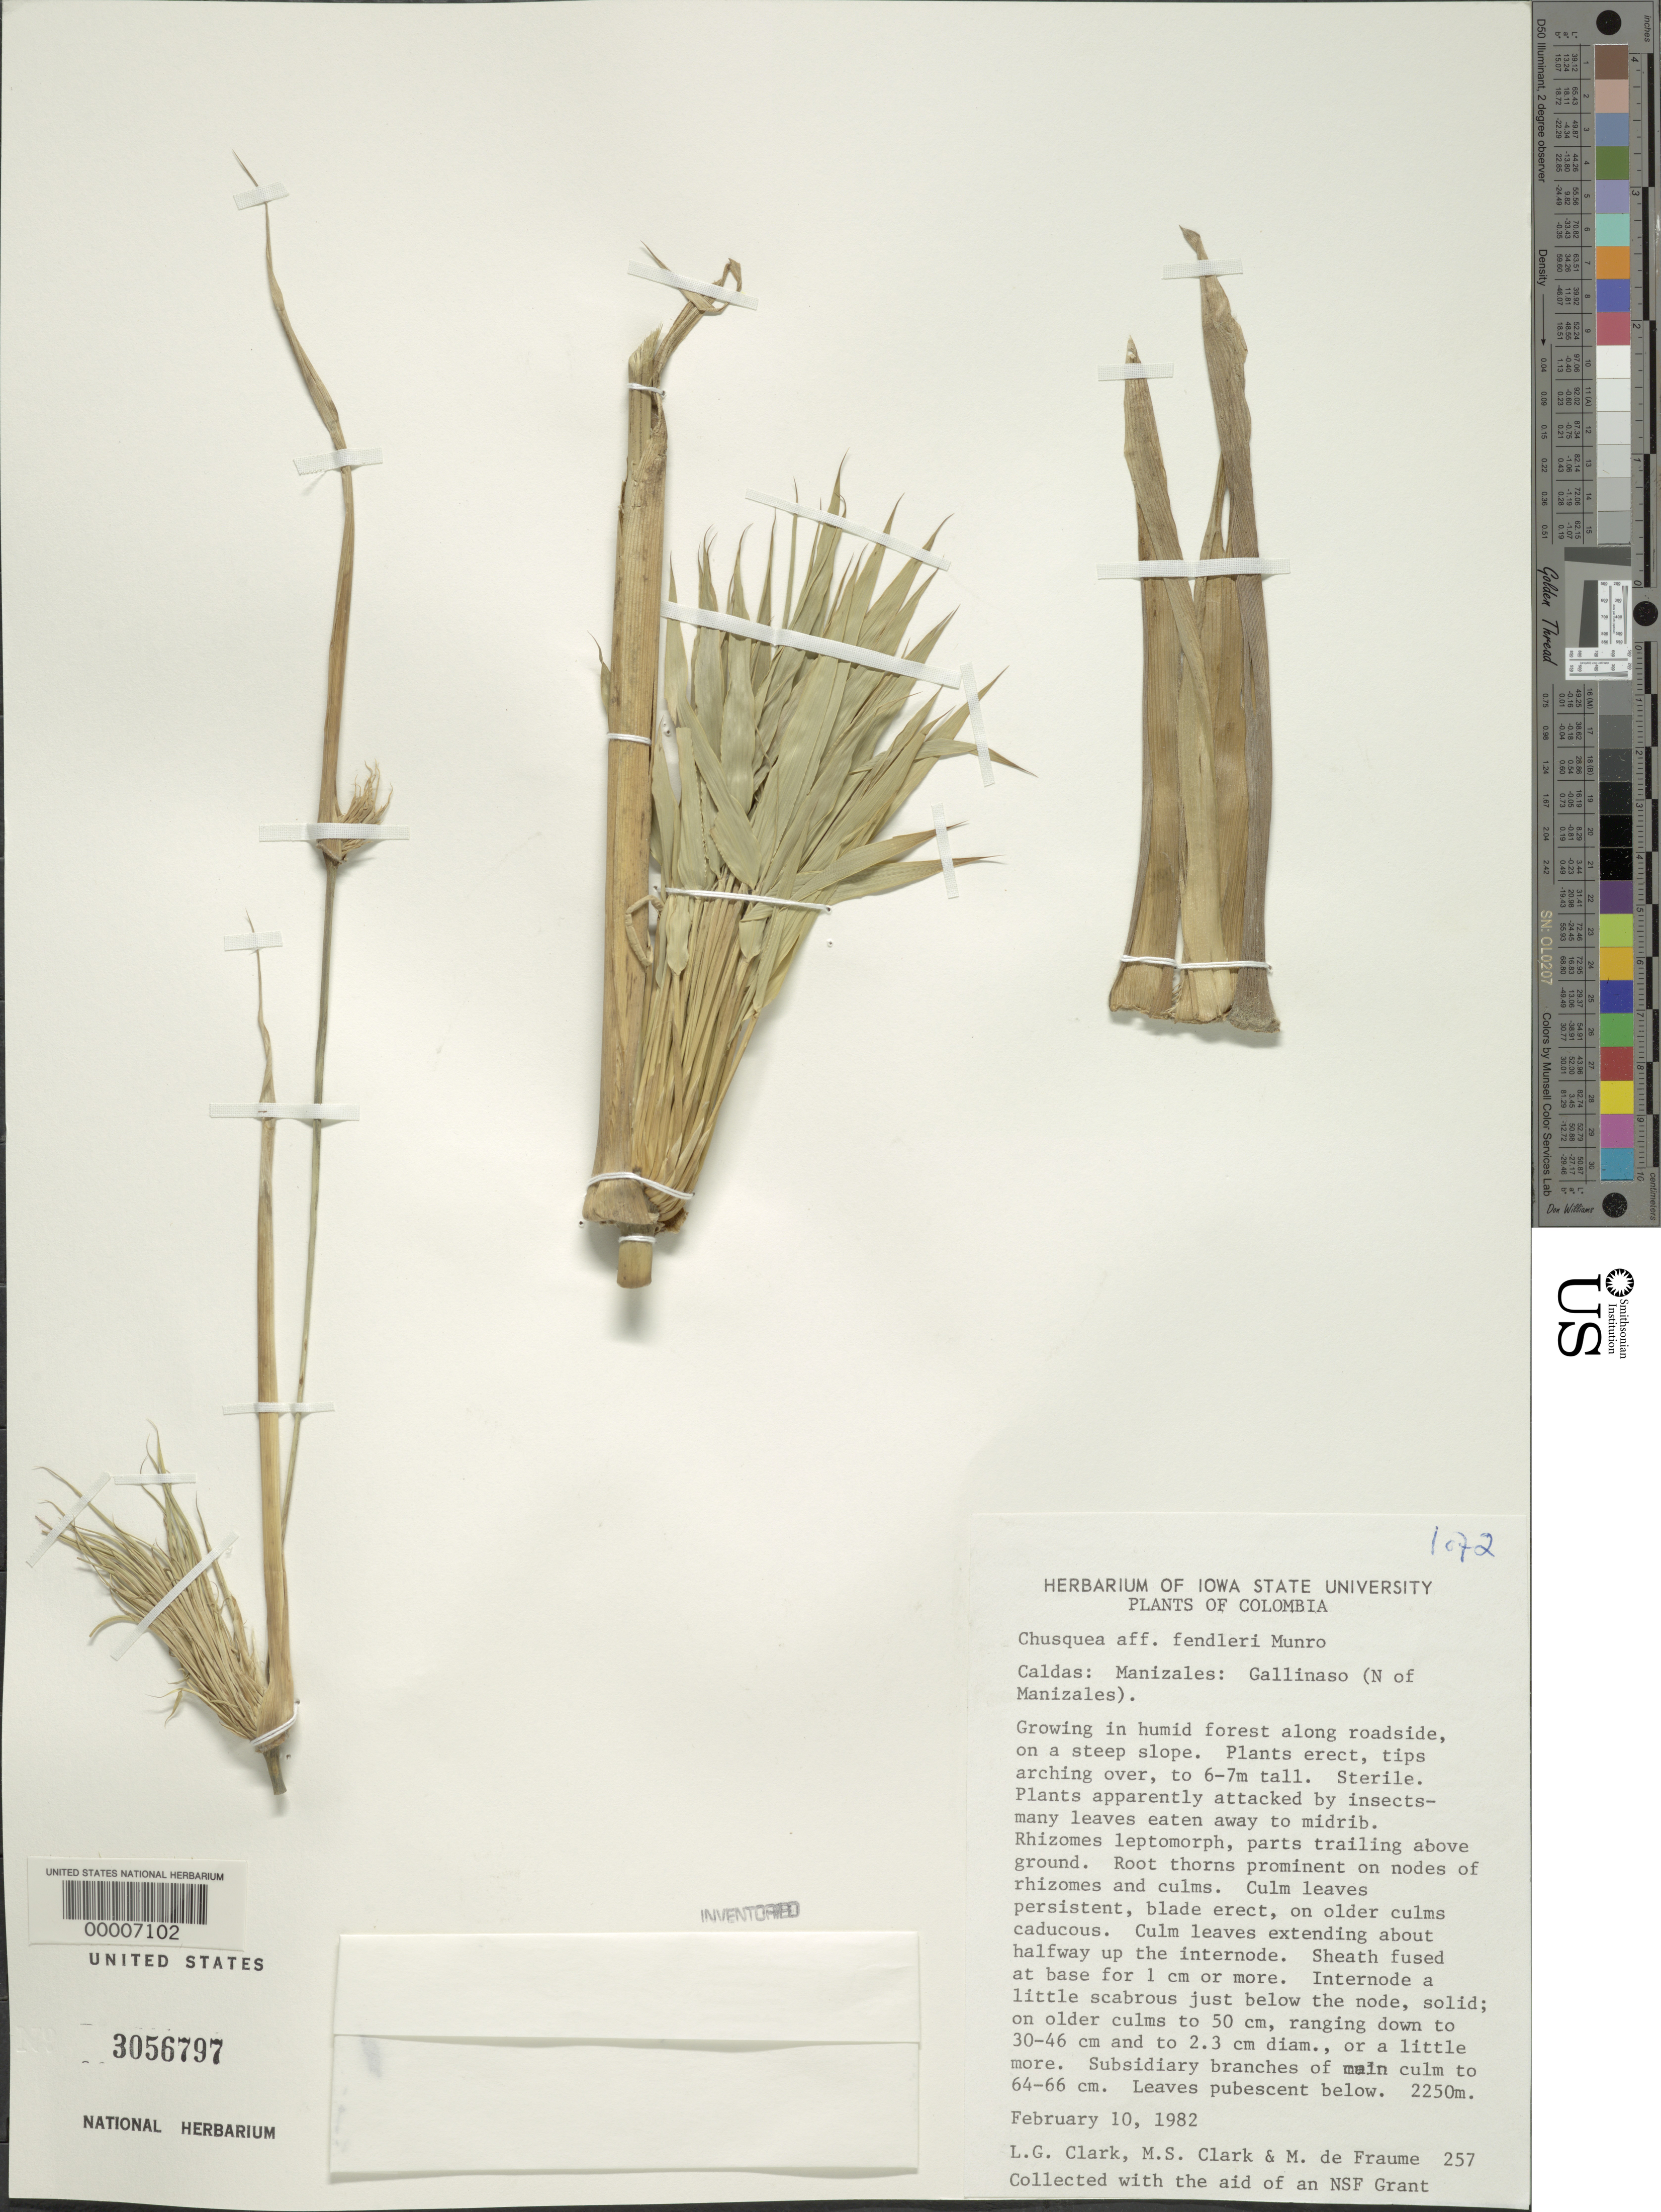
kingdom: Plantae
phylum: Tracheophyta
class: Liliopsida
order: Poales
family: Poaceae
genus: Chusquea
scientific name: Chusquea fendleri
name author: Munro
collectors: L. G. Clark, M. S. Clark & M. Fraume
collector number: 257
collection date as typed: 10 Feb 1982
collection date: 1982-02-10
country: Colombia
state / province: Caldas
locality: Manizales, Gallinaso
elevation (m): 2250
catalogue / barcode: US 3056797